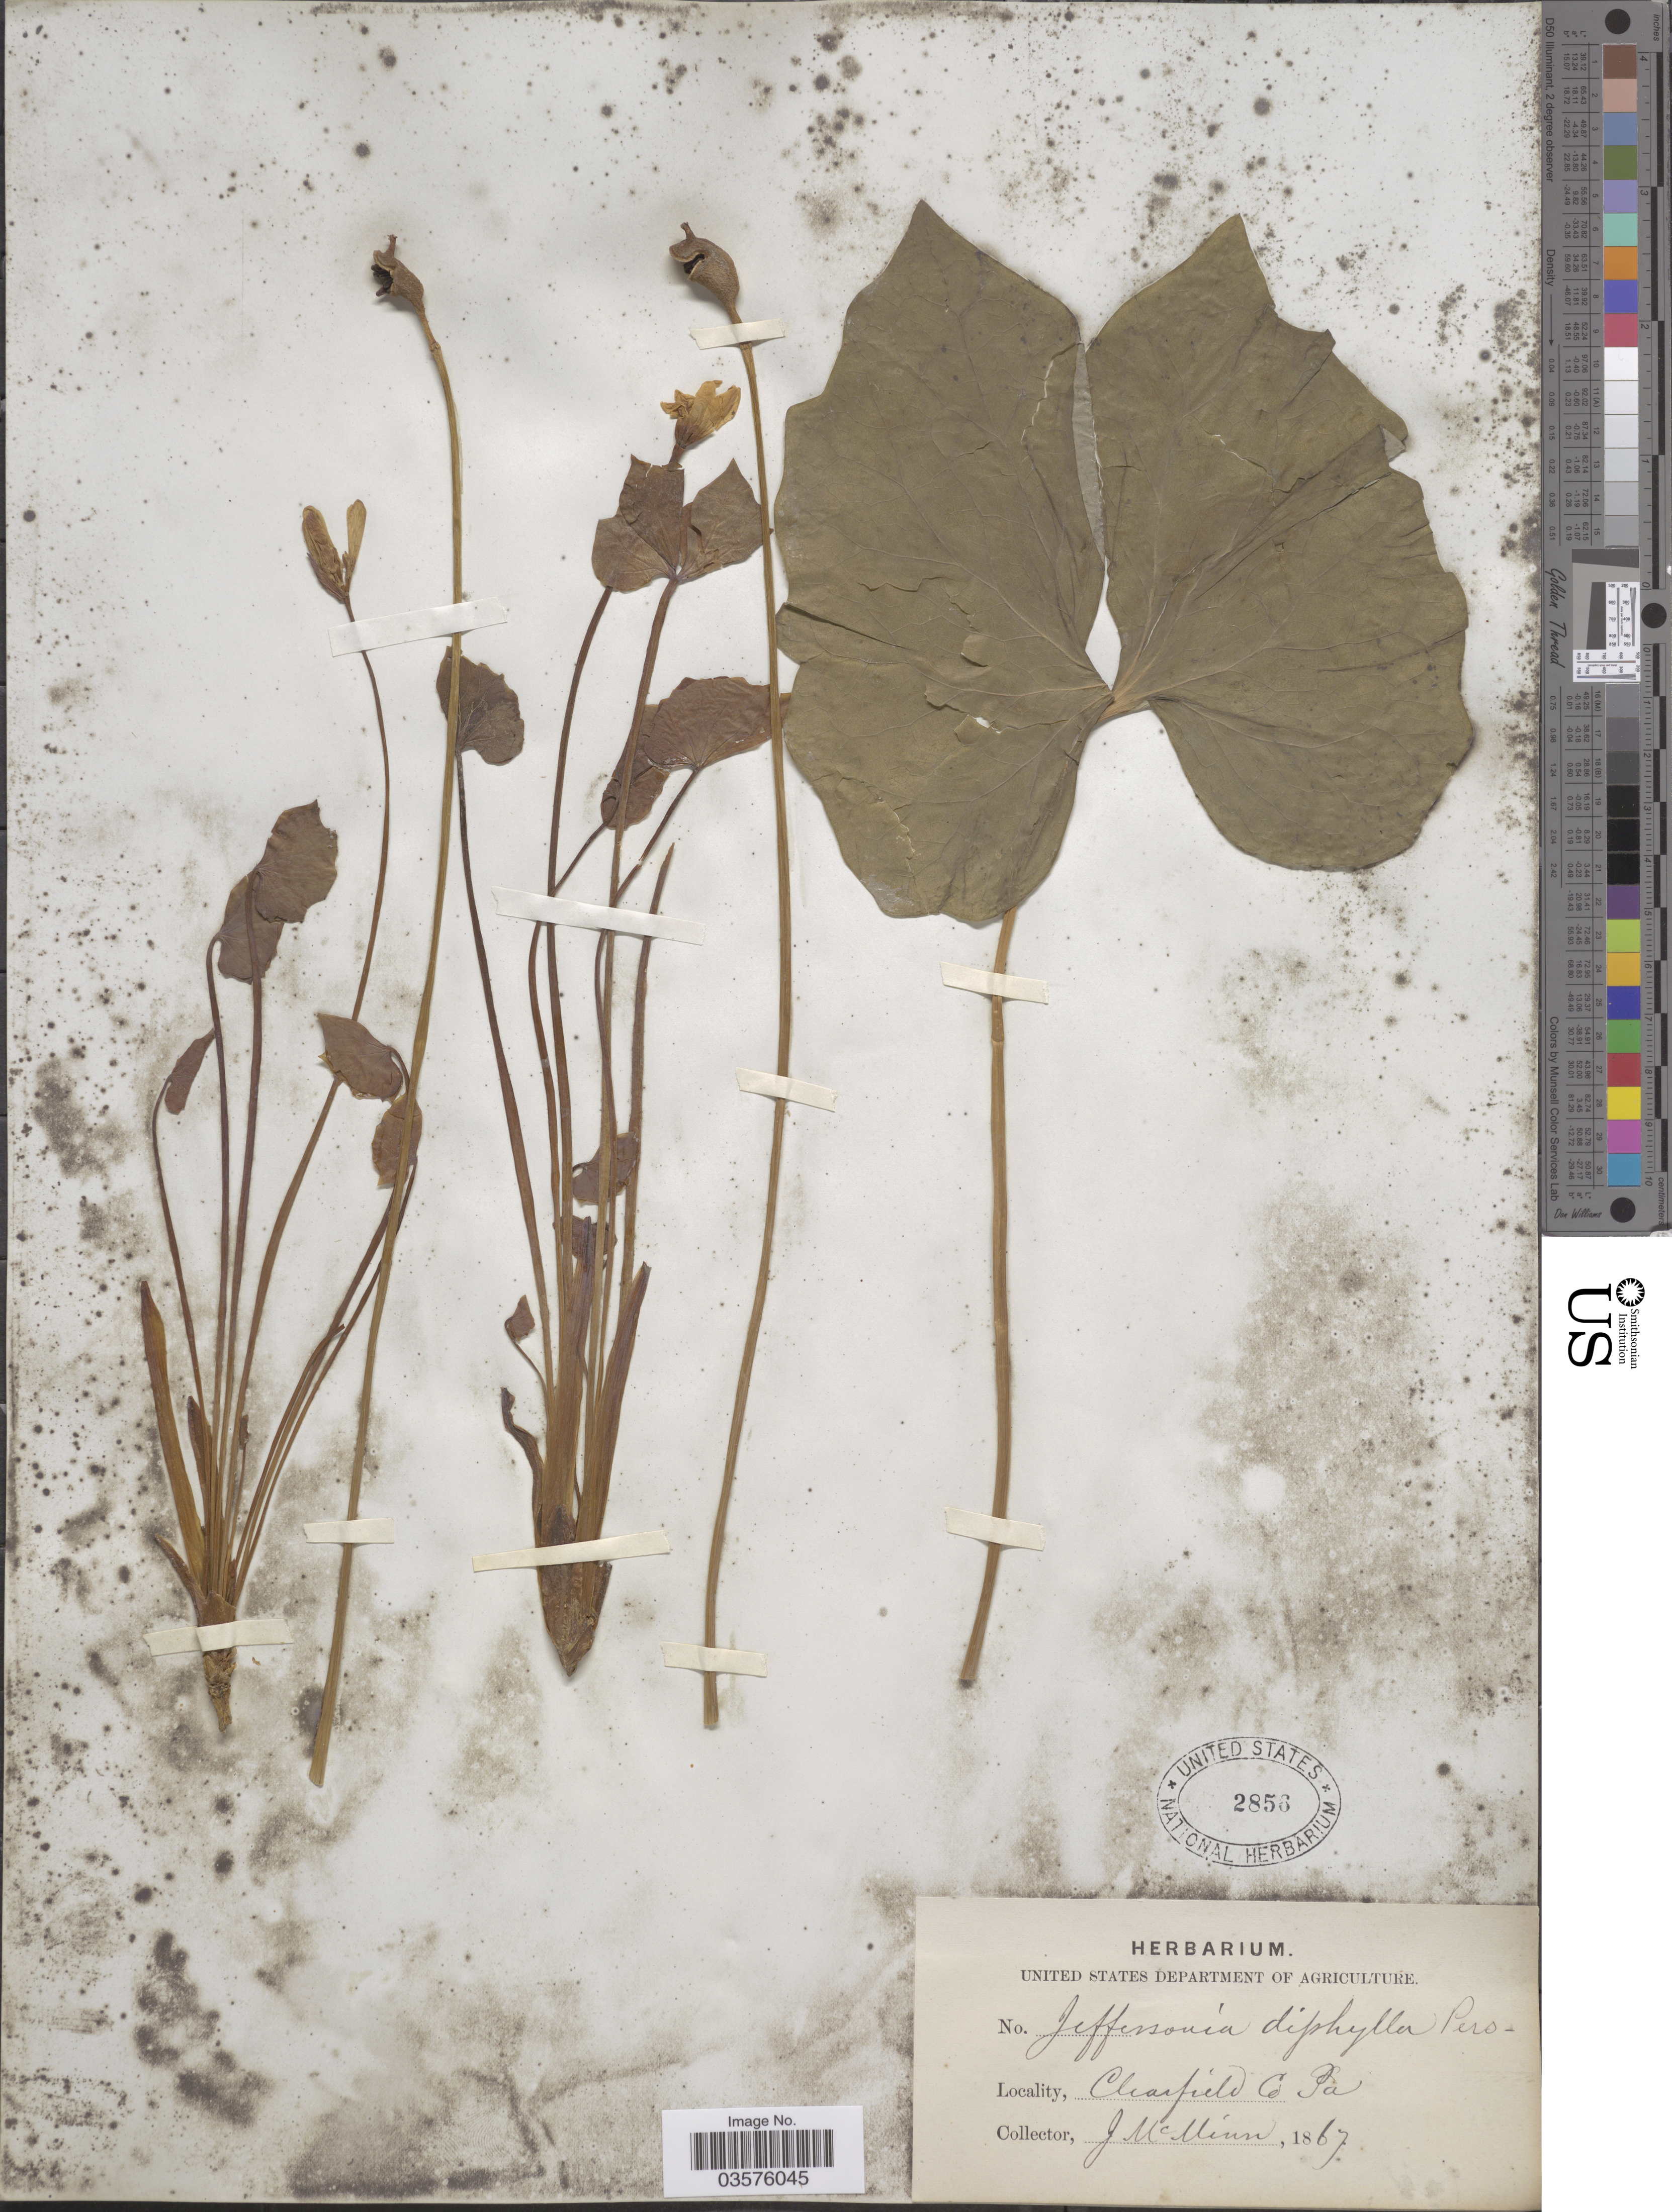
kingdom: Plantae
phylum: Tracheophyta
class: Magnoliopsida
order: Ranunculales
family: Berberidaceae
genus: Jeffersonia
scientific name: Jeffersonia diphylla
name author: (L.) Pers.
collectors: J. McMinn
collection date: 1867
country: United States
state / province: Pennsylvania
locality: Clearfield Co.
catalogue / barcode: US 2856